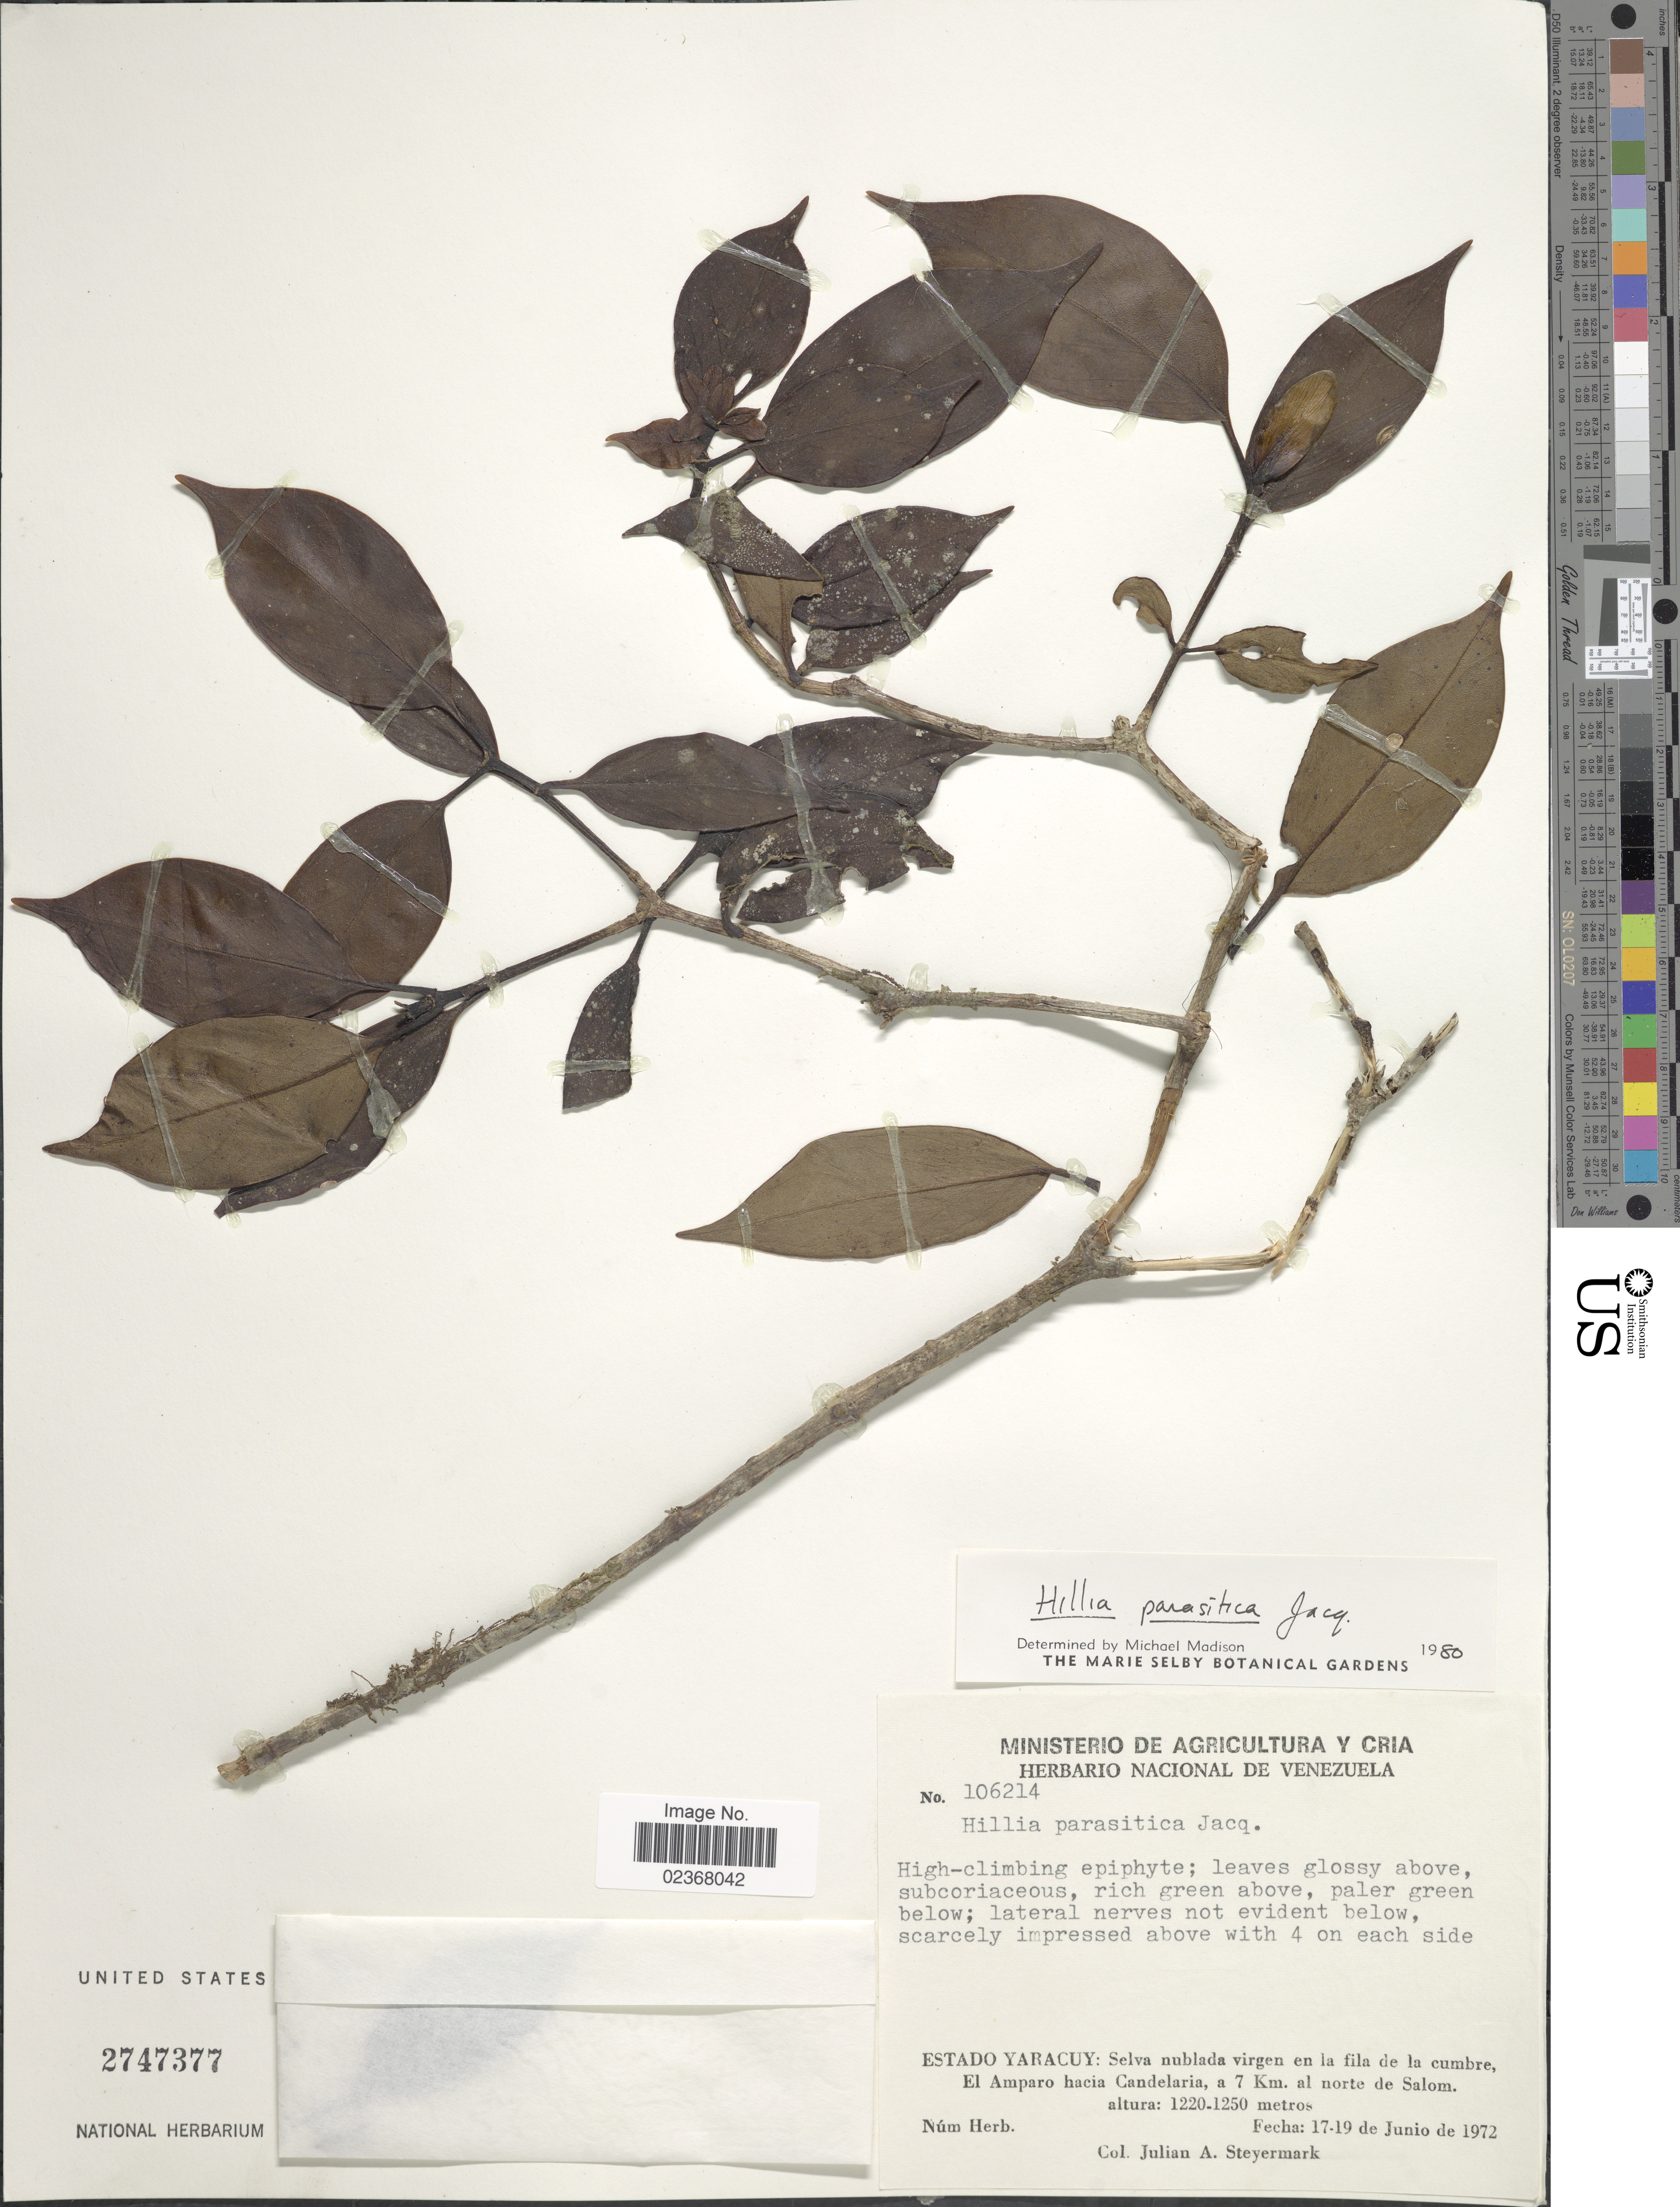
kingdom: Plantae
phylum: Tracheophyta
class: Magnoliopsida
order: Gentianales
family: Rubiaceae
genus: Hillia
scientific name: Hillia parasitica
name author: Jacq.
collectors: J. Steyermark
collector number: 106214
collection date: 1972-06-17/1972-06-19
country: Venezuela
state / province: Yaracuy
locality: Estado Yaracuy: Selva nublada virgen en la fila de la cumbre, El Amparo hacia Candelaria, a 7 km. al norte de Salom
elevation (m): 1220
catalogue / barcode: US 2747377